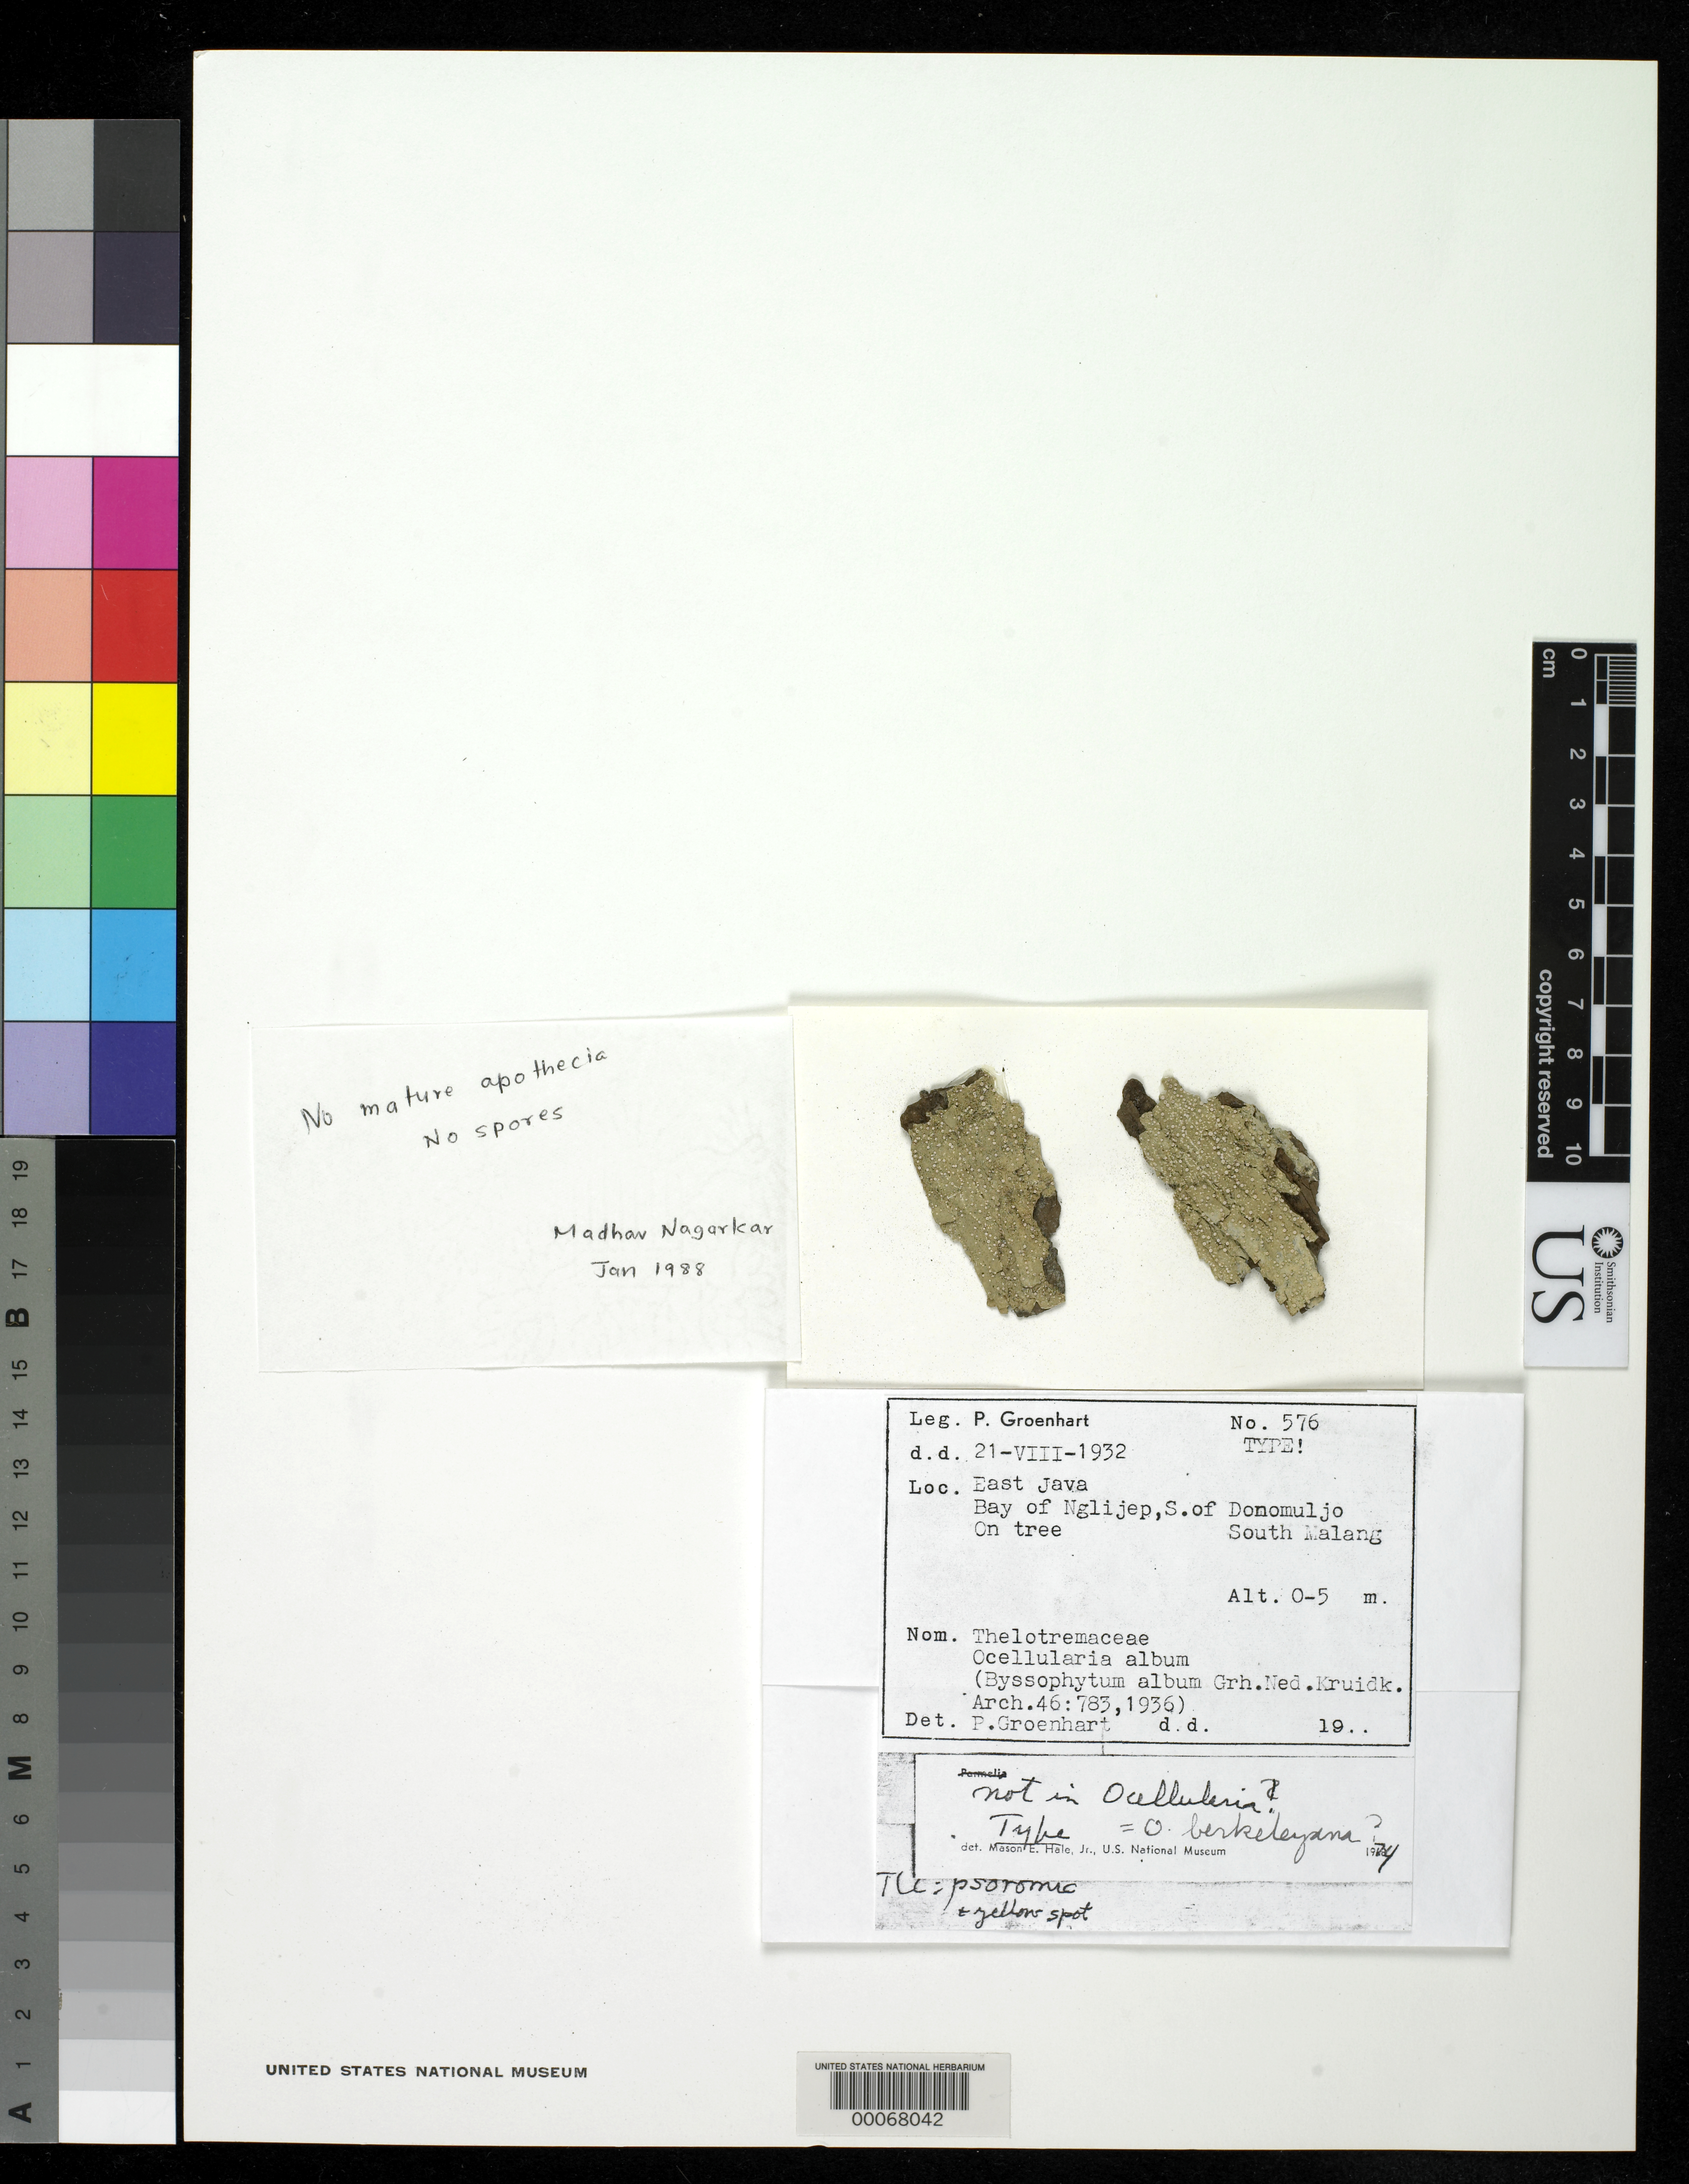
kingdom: Fungi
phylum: Ascomycota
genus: Byssophytum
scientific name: Byssophytum album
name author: Groenhart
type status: Isotype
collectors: P. Groenhart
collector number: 576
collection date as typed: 21 Aug 1932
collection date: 1932-08-21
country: Indonesia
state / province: Java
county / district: Jawa Barat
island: Java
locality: Bay of Nglijep, S of Donomuljo, S Malang; alt. 0- 5m.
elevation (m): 0